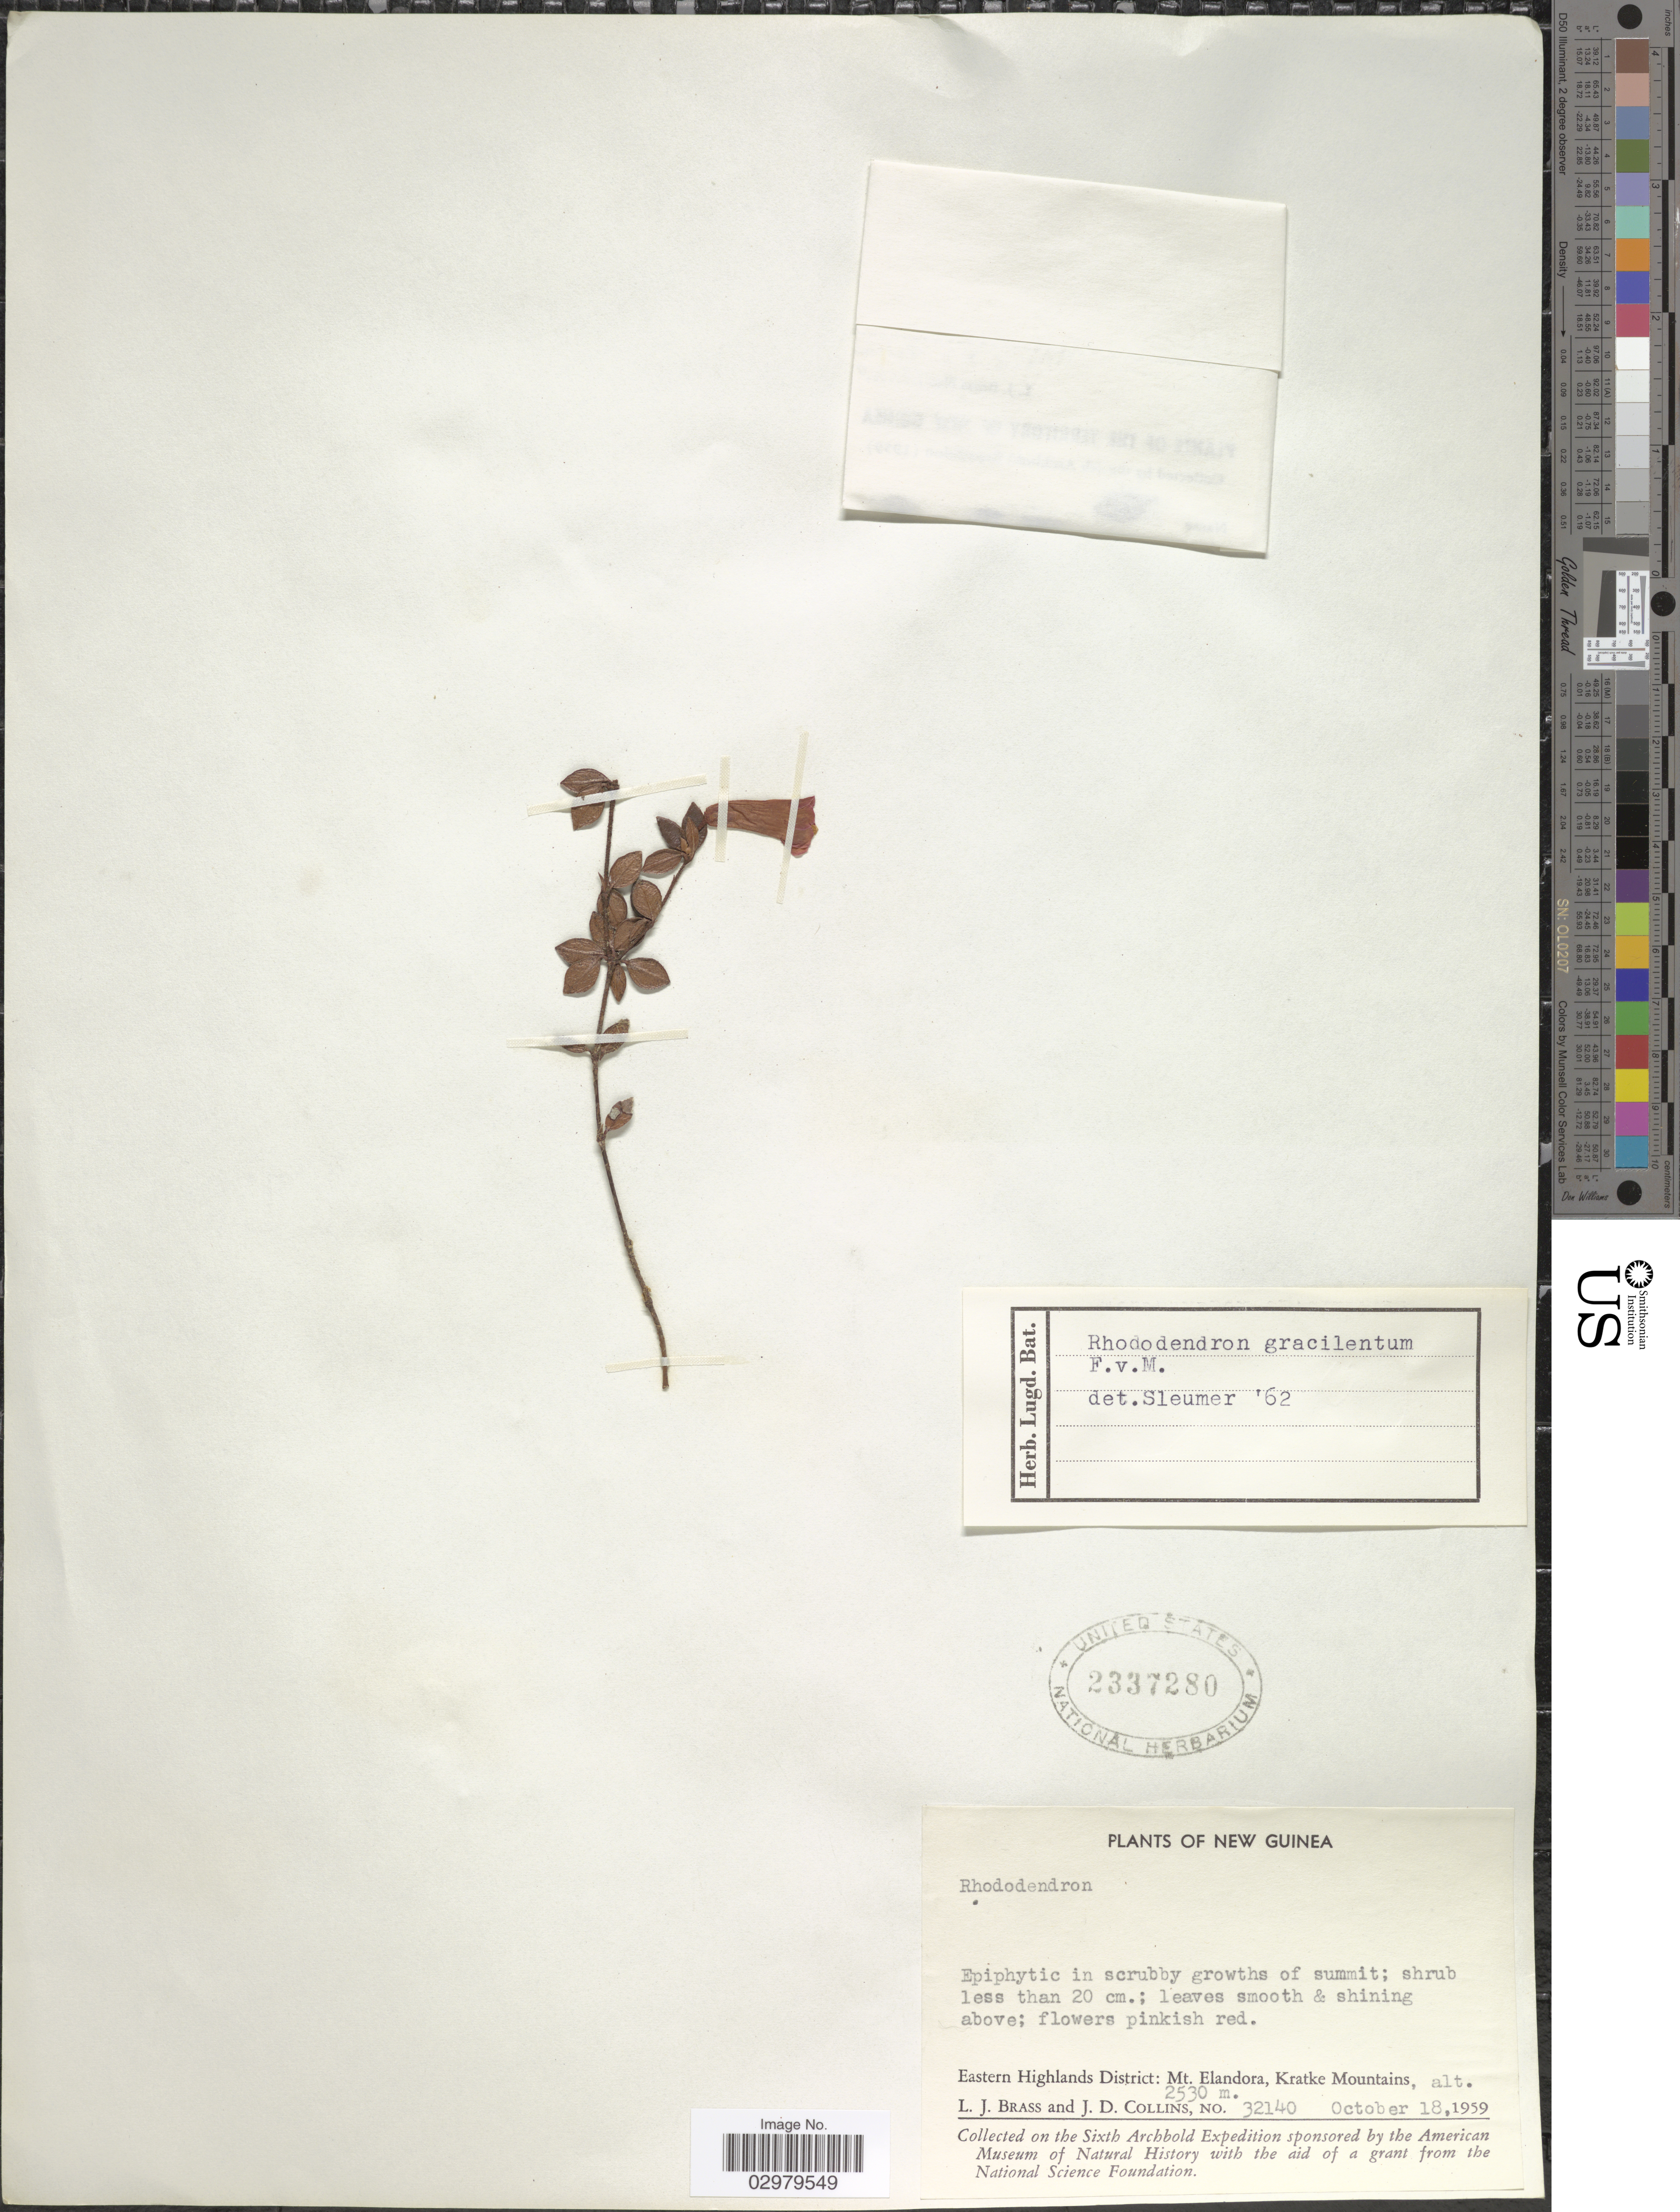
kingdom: Plantae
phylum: Tracheophyta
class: Magnoliopsida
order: Ericales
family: Ericaceae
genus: Rhododendron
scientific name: Rhododendron gracilentum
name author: F. Muell.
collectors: L. J. Brass & J. Collins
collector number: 32140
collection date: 1959-10-18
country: Papua New Guinea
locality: New Guinea. Eastern Highlands District: Mt. Elandora, Kratke Mountains.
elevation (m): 2530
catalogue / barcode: US 2337280